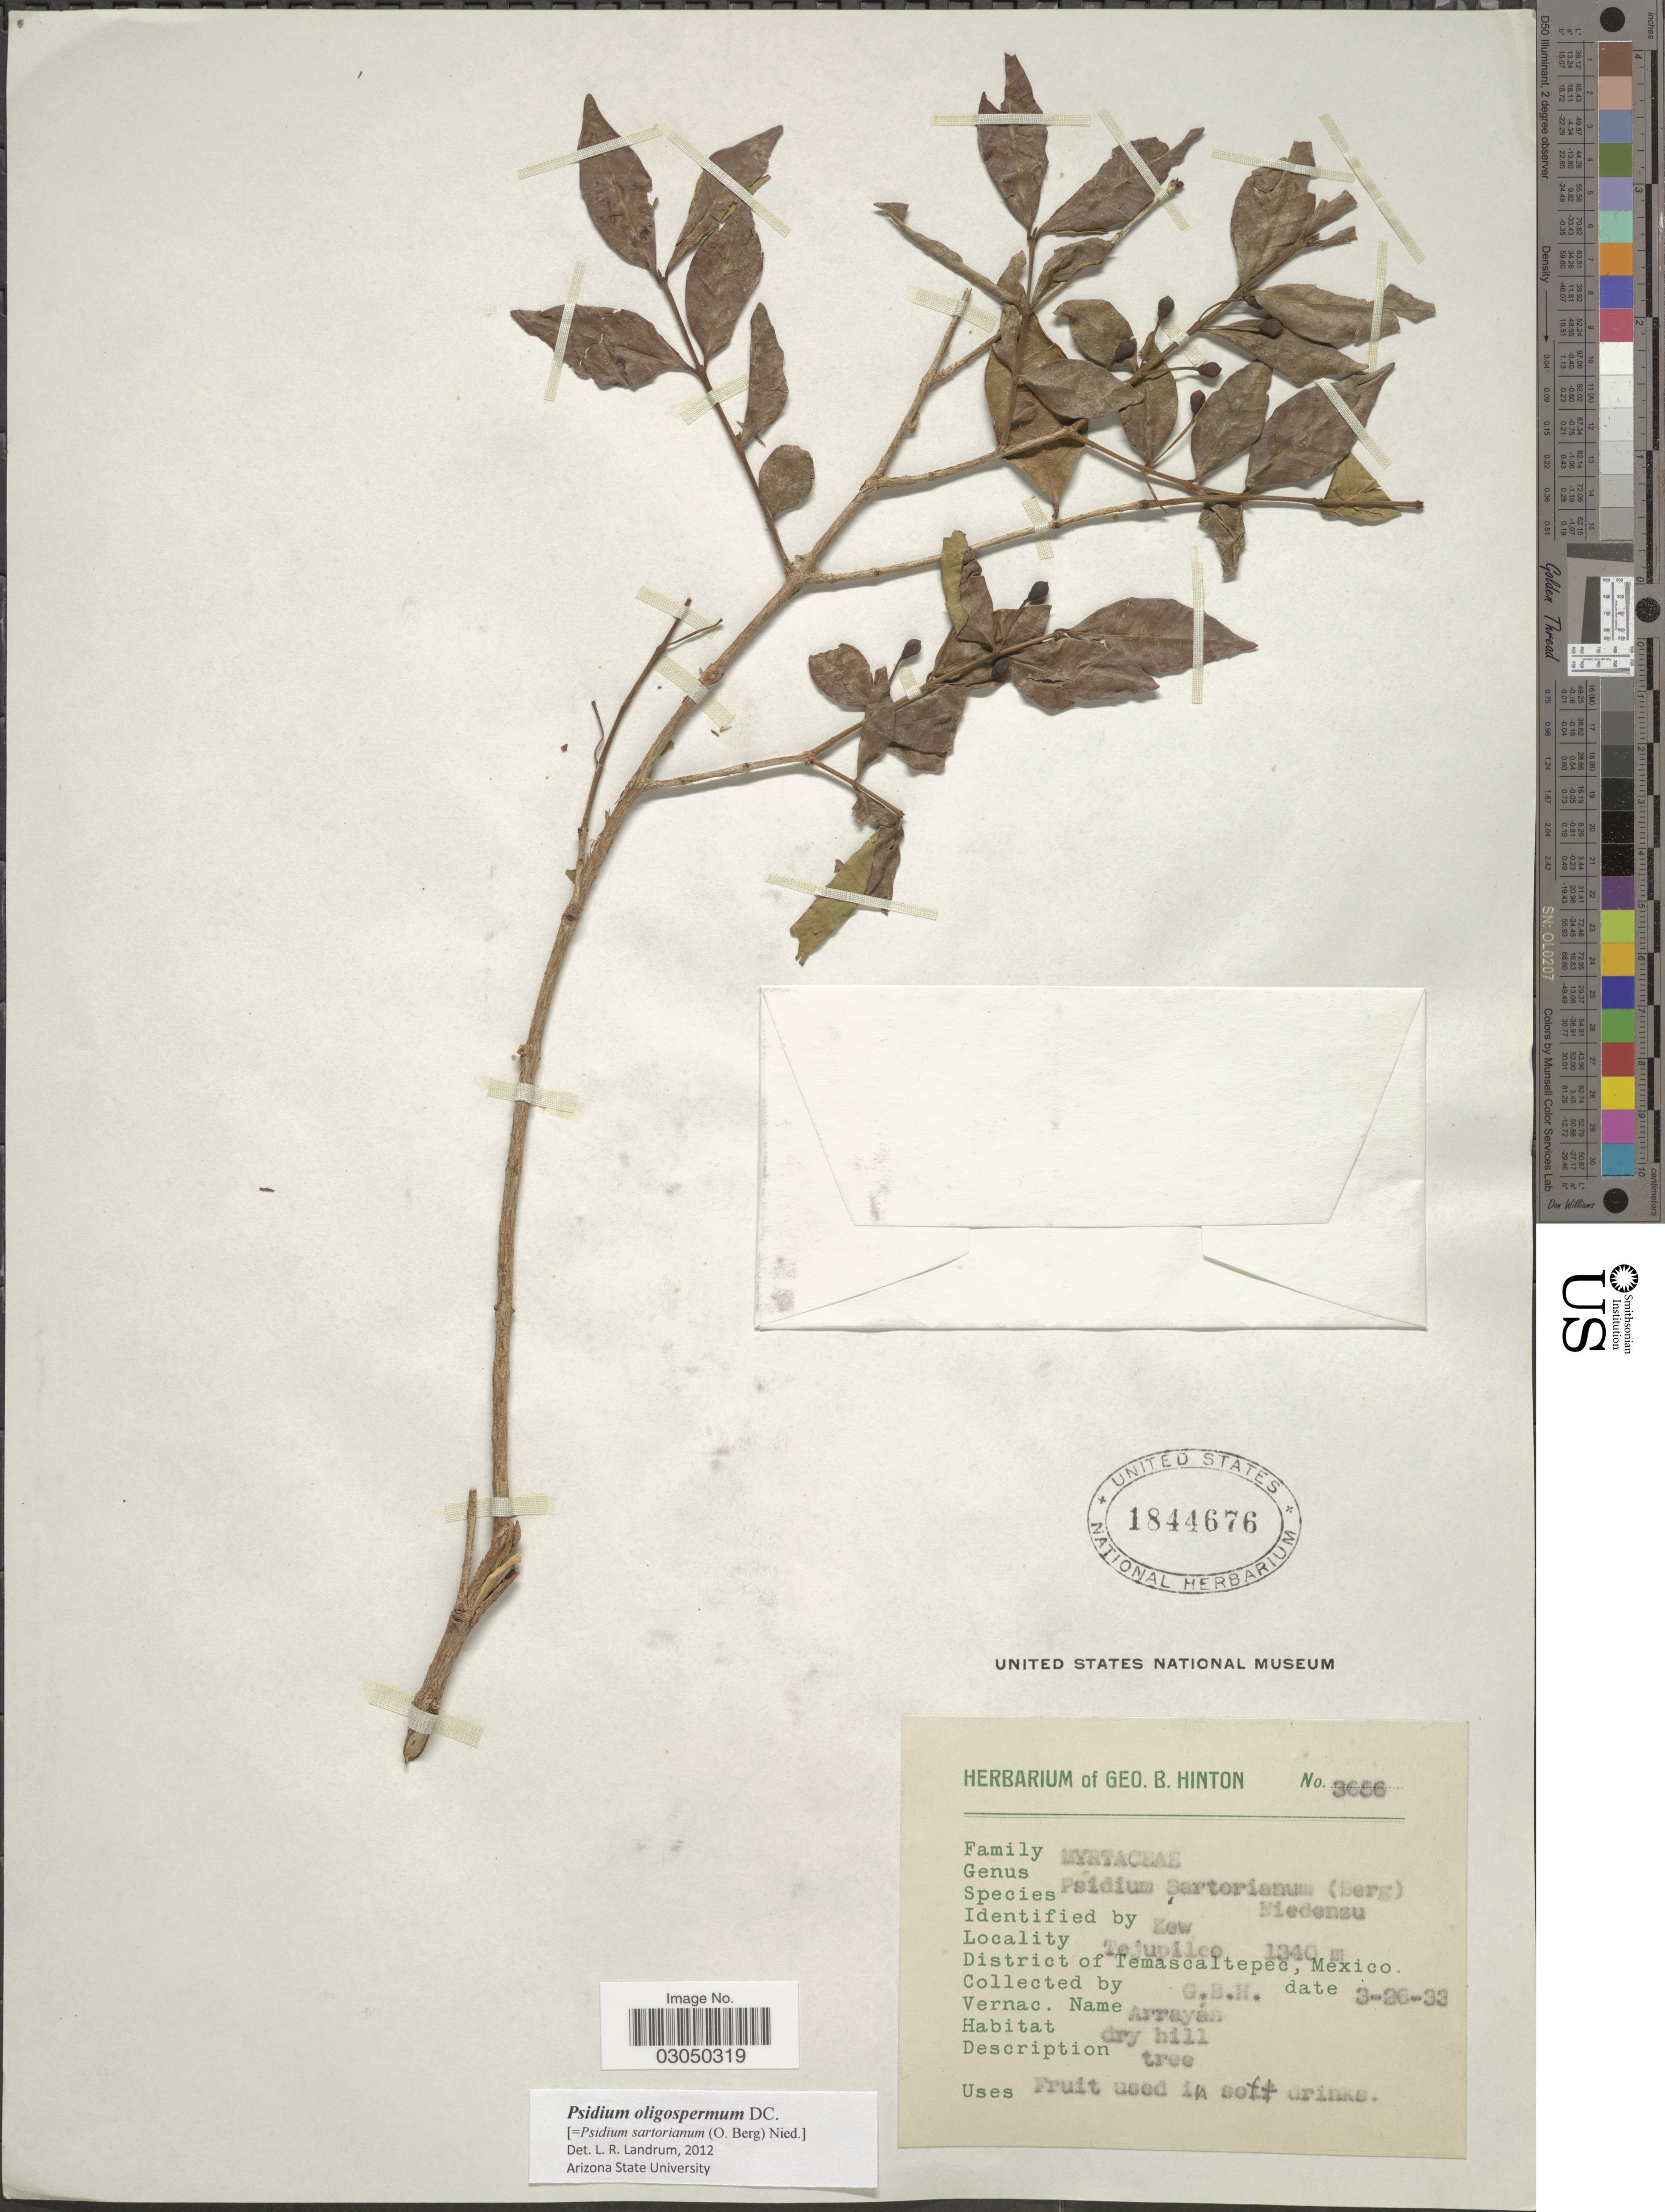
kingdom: Plantae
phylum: Tracheophyta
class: Magnoliopsida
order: Myrtales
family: Myrtaceae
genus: Psidium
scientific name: Psidium oligospermum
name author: Mart. ex DC.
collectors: G. B. Hinton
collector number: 3656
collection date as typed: Transcribed d/m/y: 26/3/33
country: Mexico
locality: Tejupilco. District of Temascaltepec.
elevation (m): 1340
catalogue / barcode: US 1844676